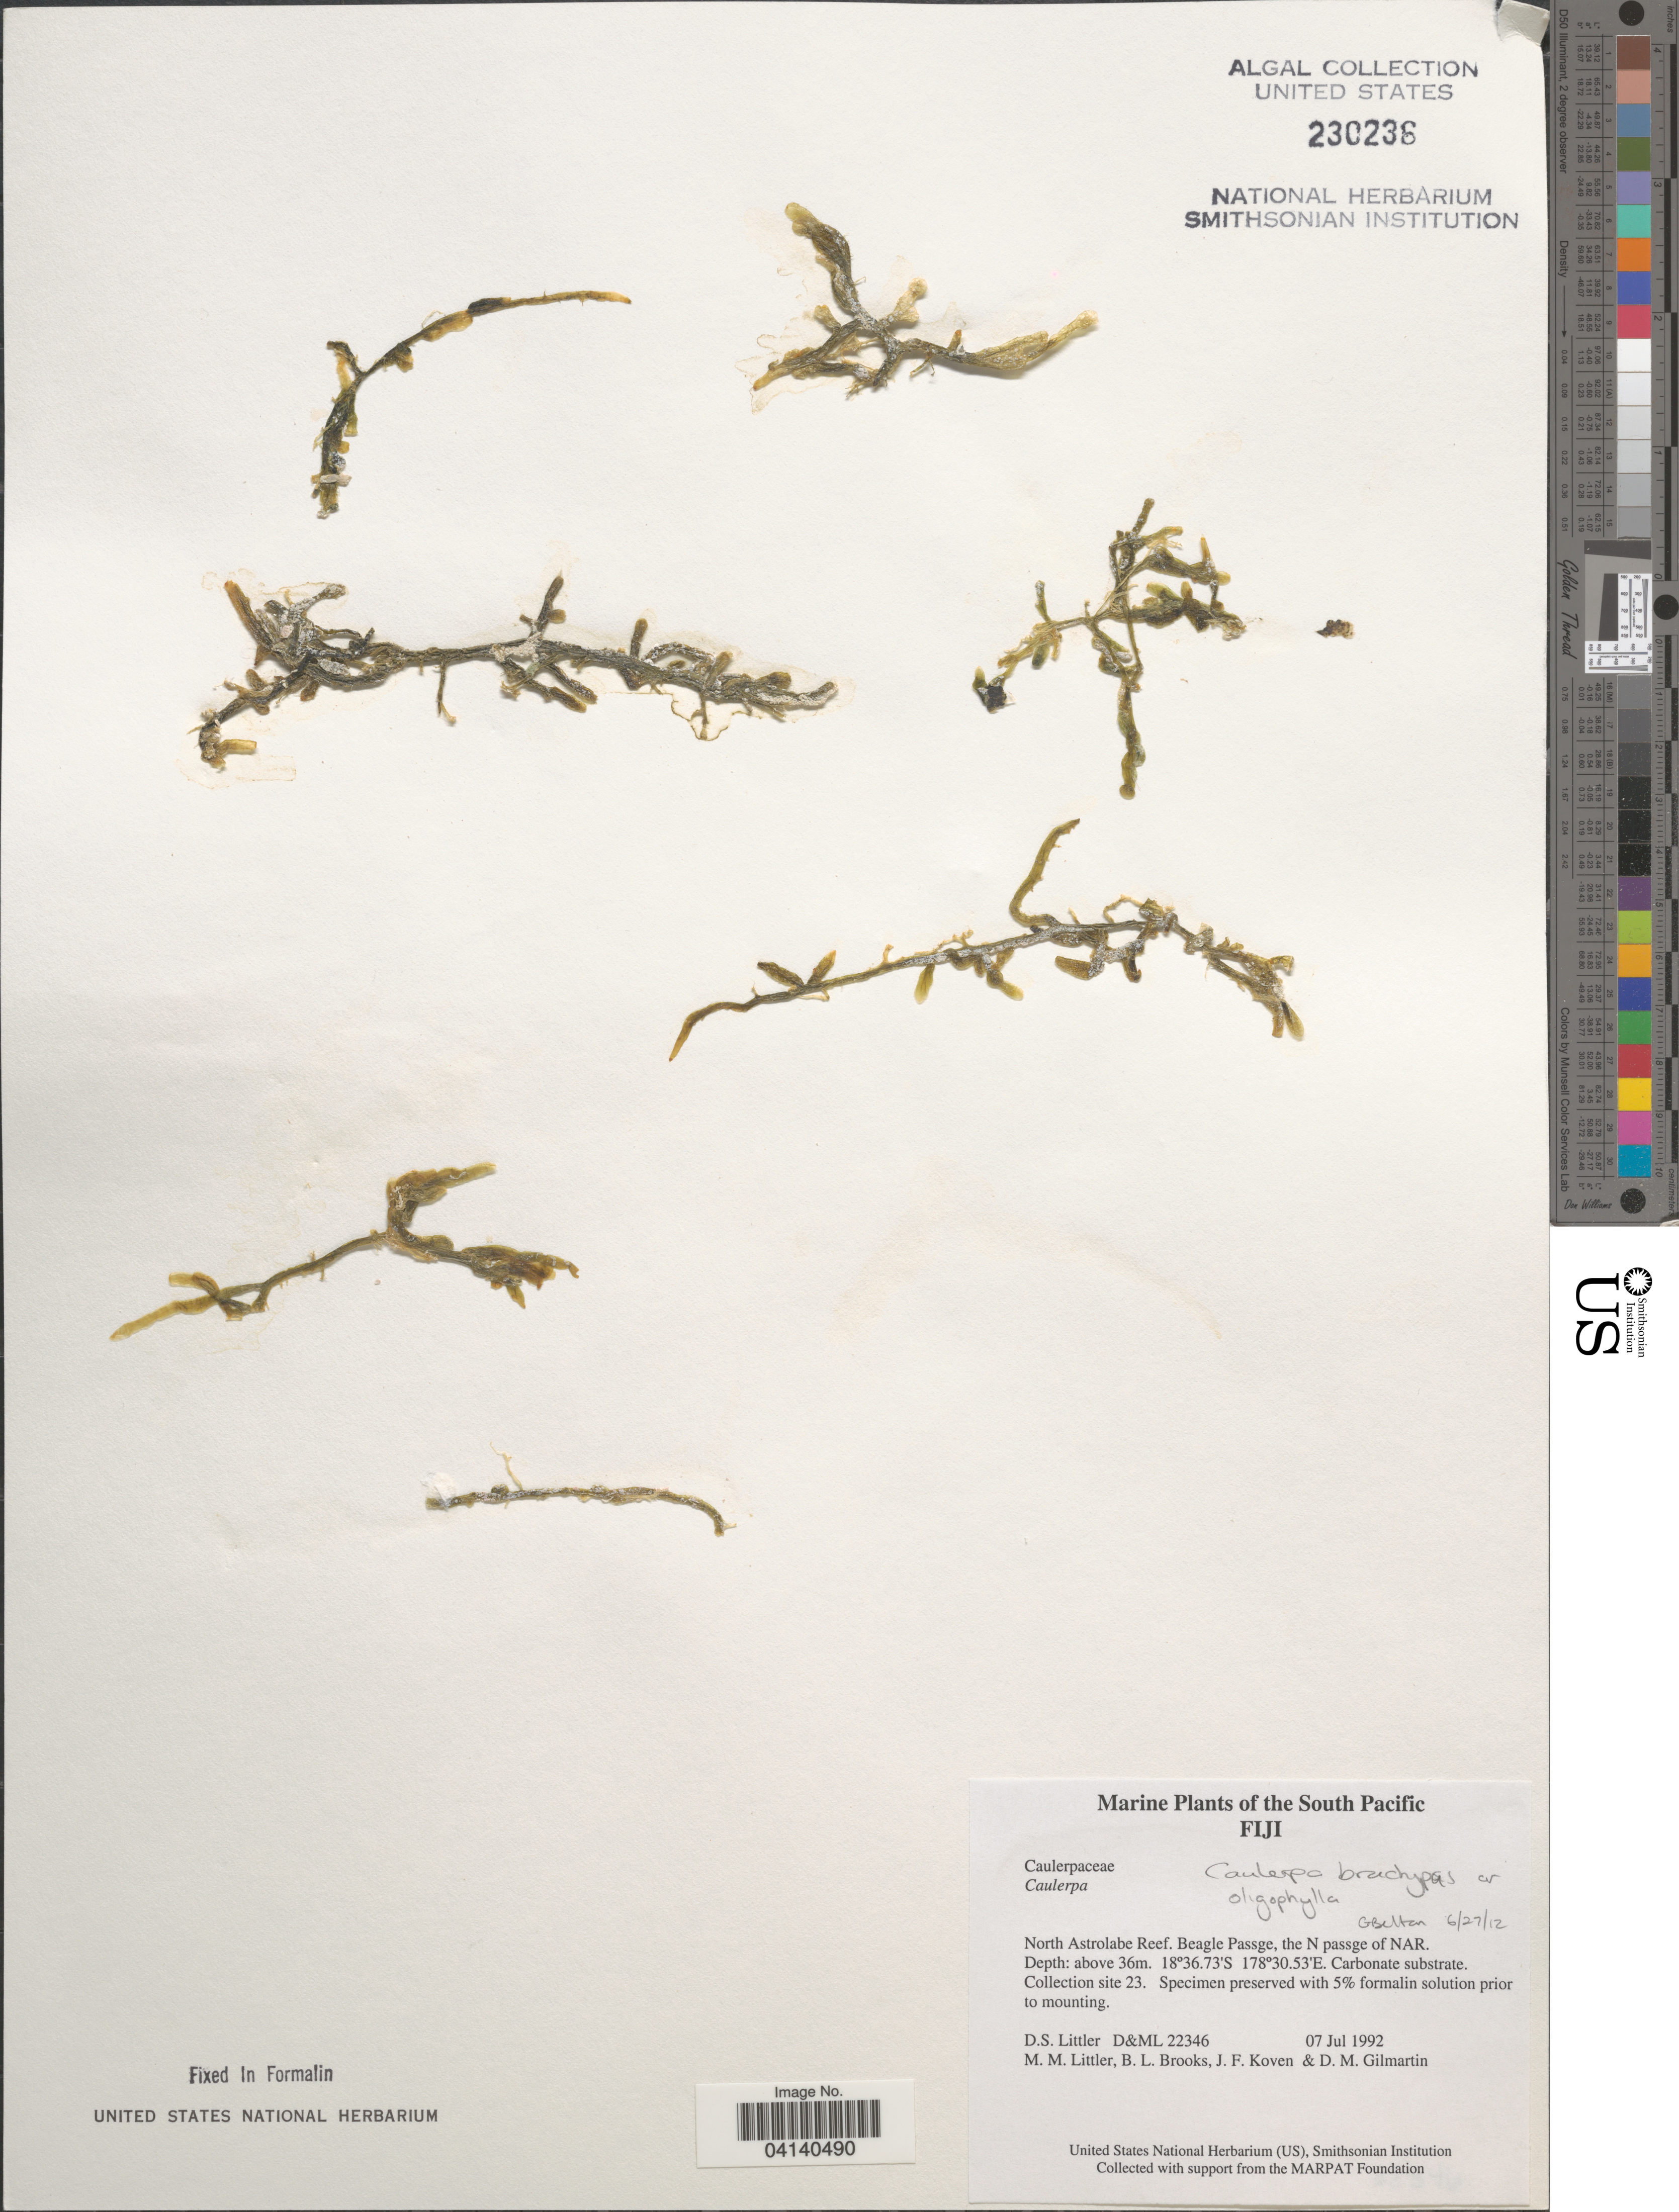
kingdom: Plantae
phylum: Chlorophyta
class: Ulvophyceae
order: Bryopsidales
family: Caulerpaceae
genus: Caulerpa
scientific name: Caulerpa brachypus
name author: Harv.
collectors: D. S. Littler, B. Brooks, J. Koven & D. Gilmartin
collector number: D&ML22346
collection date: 1992-07-07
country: Fiji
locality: North Astrolabe Reef. Beagle Passge, the N passge of NAR. Collection site 23.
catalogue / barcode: US 230236